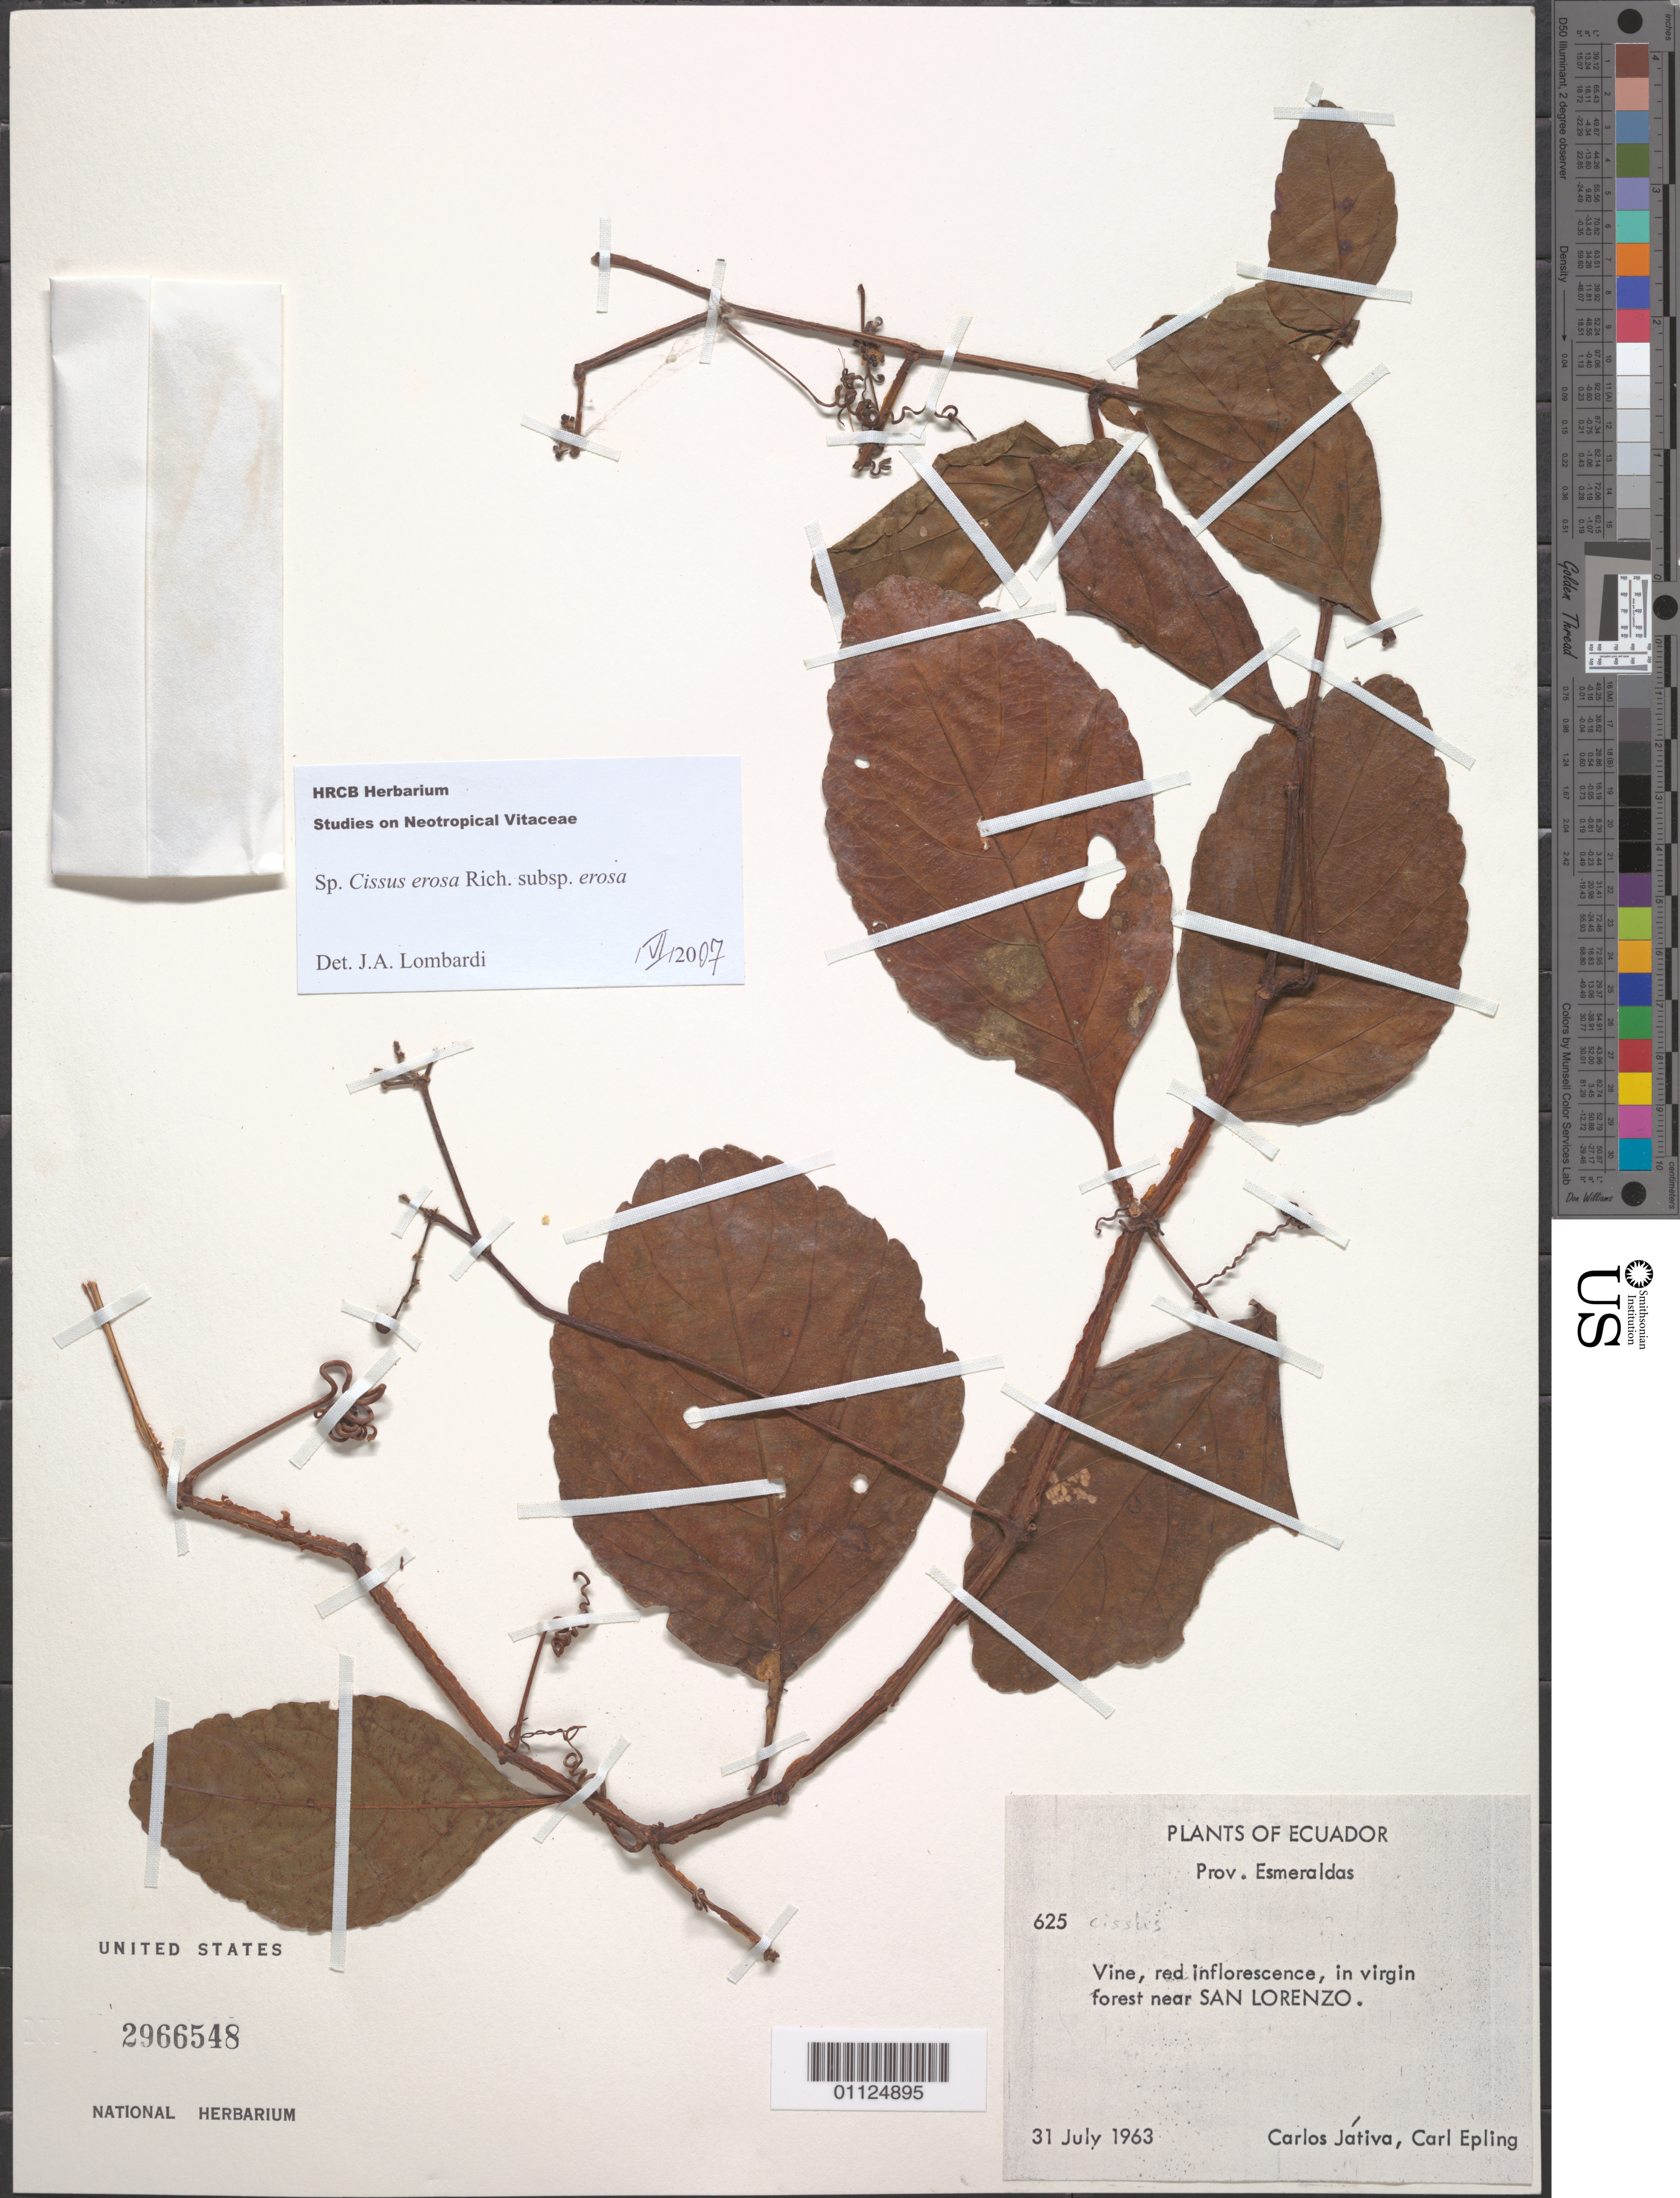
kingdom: Plantae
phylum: Tracheophyta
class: Magnoliopsida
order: Vitales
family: Vitaceae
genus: Cissus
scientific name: Cissus erosa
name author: Rich.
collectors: C. D. Játiva & C. C. Epling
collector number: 625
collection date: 1963-07-31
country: Ecuador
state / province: Esmeraldas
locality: Near San Lorenzo.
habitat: Vine, in virgin forest.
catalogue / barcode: US 2966548